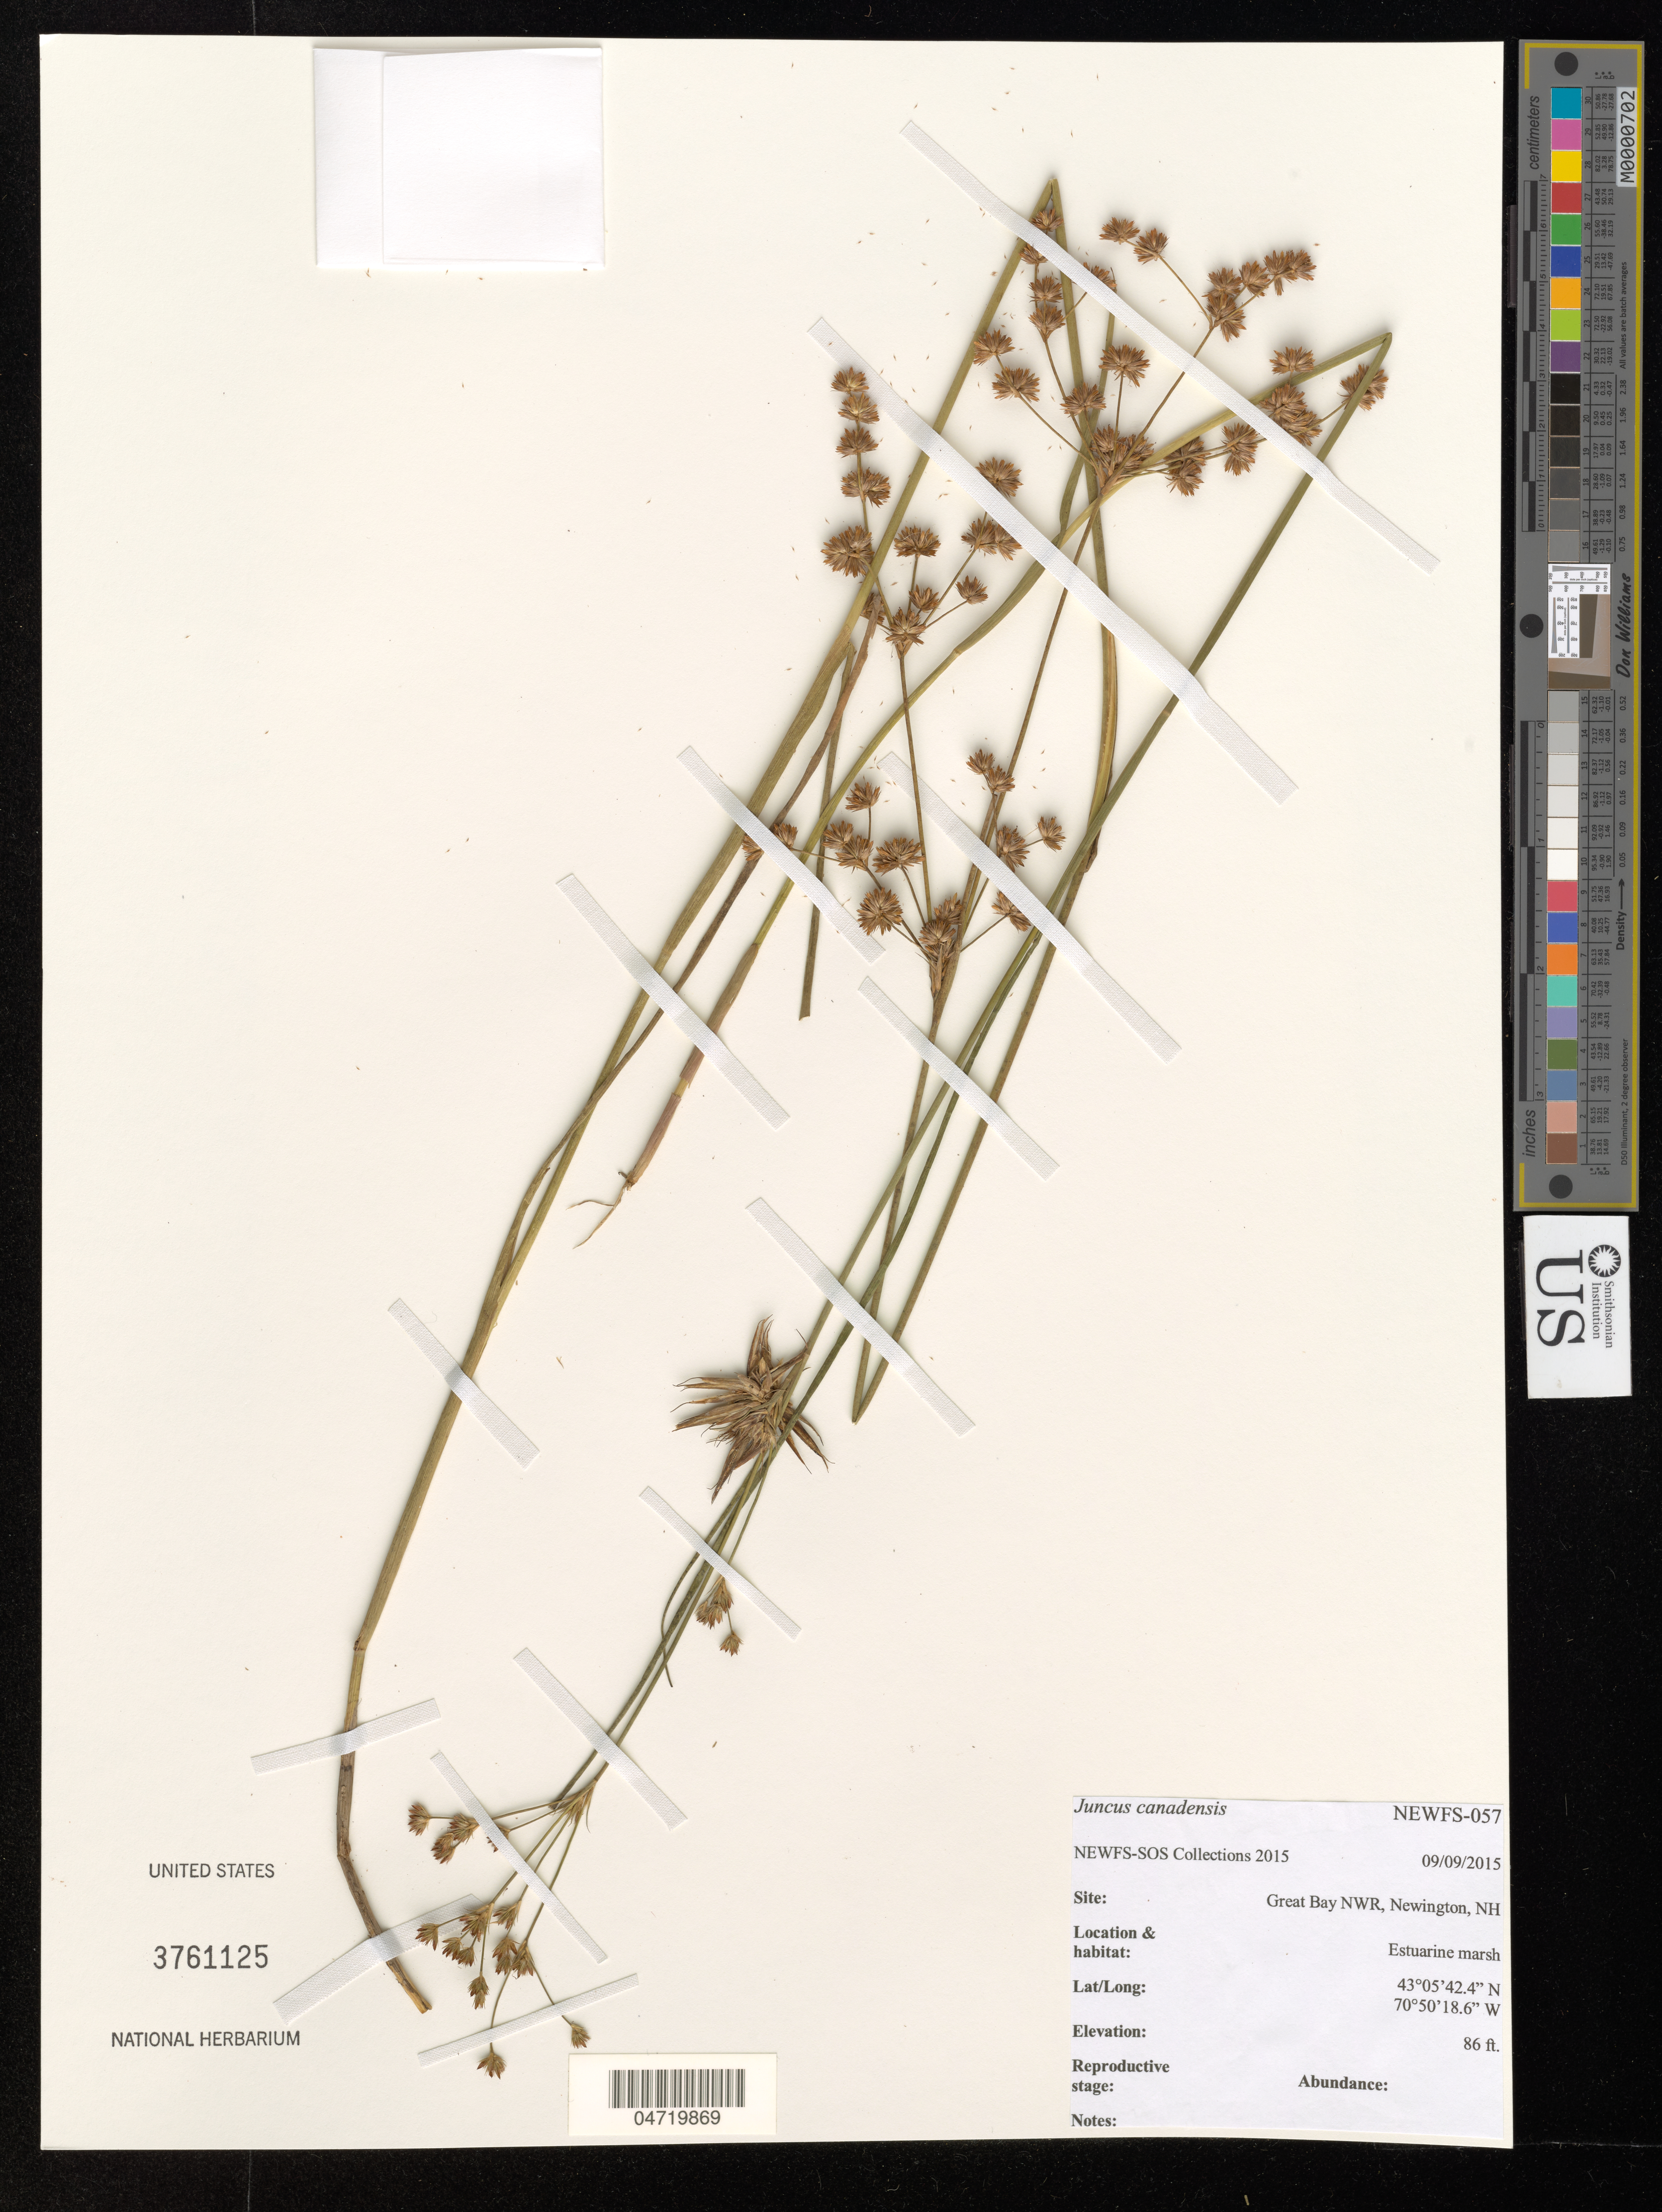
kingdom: Plantae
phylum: Tracheophyta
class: Liliopsida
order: Poales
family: Juncaceae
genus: Juncus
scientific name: Juncus canadensis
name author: J. Gay ex Laharpe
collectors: NEWFS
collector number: NEWFS-057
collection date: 2015-09-09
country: United States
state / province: New Hampshire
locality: Great Bay NWR, Newington.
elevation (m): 26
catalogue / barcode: US 3761125